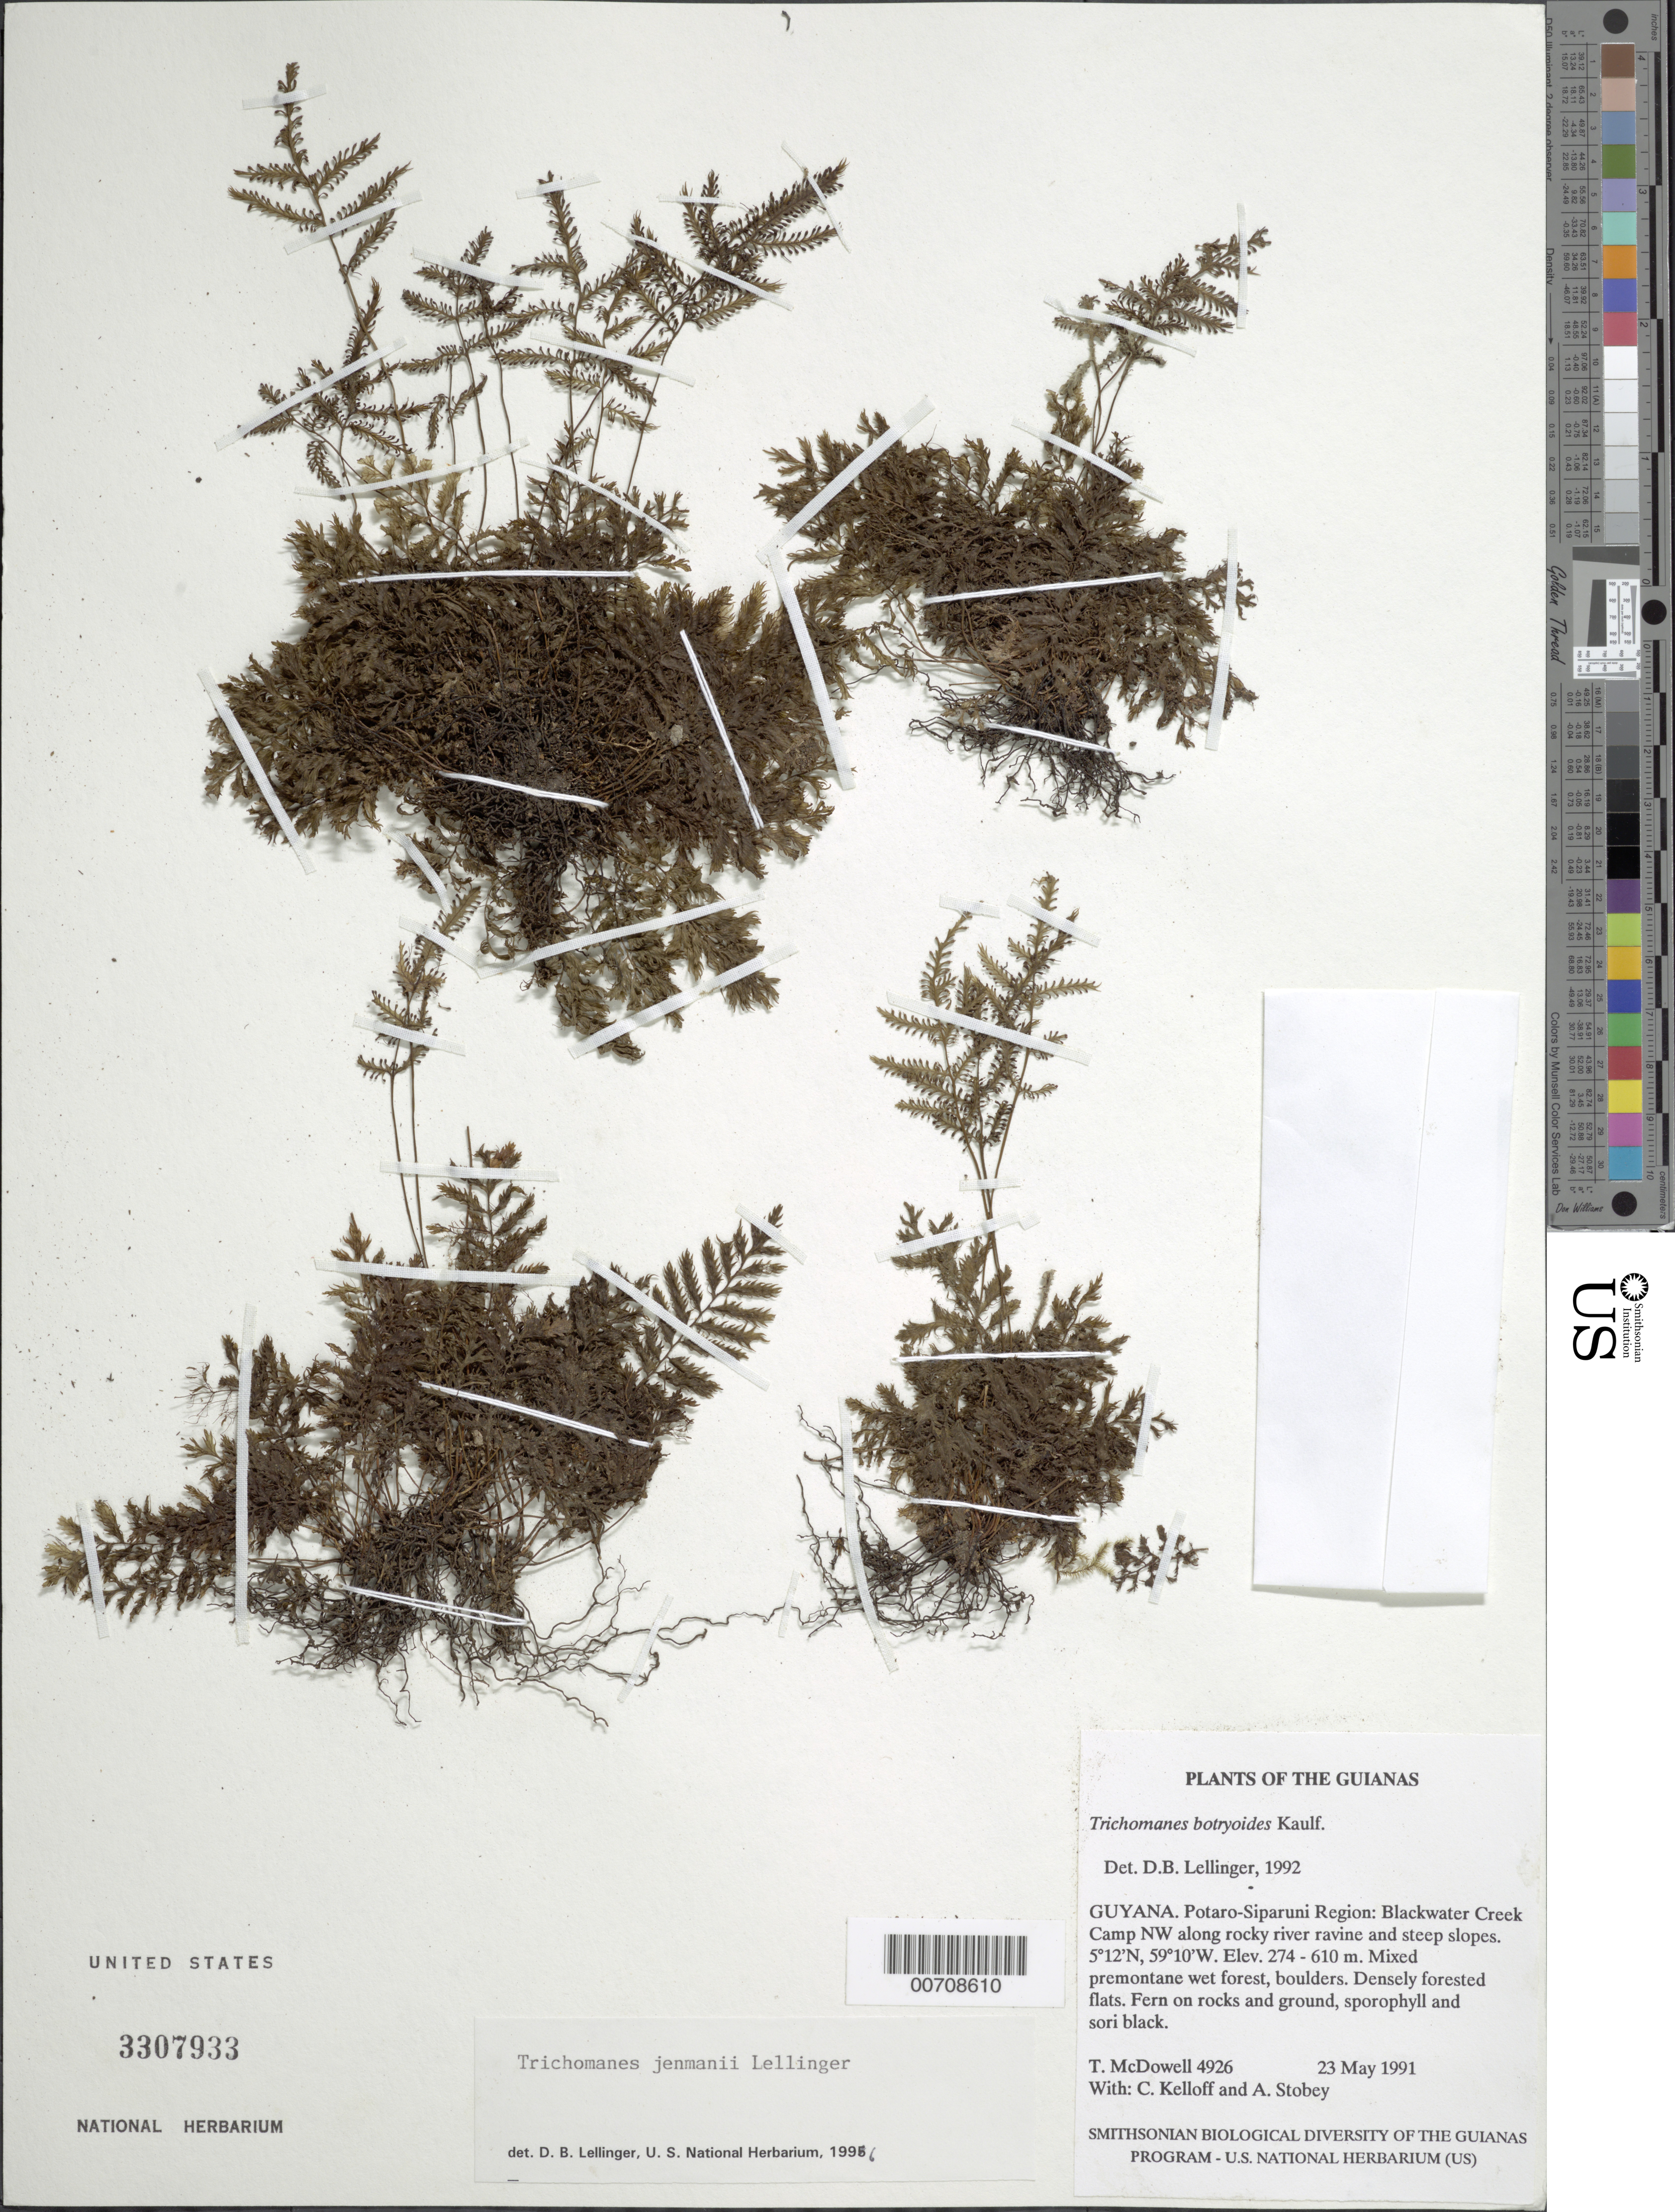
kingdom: Plantae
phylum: Tracheophyta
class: Polypodiopsida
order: Hymenophyllales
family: Hymenophyllaceae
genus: Trichomanes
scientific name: Trichomanes jenmanii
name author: Lellinger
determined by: Lellinger, David B., (BOT), Smithsonian Institution - National Museum of Natural History (UNITED STATES)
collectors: T. McDowell, C. L. Kelloff & A. Stobey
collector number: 4926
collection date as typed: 23 May 1991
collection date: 1991-05-23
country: Guyana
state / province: Potaro-Siparuni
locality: Blackwater Creek Camp NW along ravine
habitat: Rocky river ravine, steep slopes. Mixed premontane wet forest, boulders. Densely forested flats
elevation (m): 274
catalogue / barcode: US 3307933